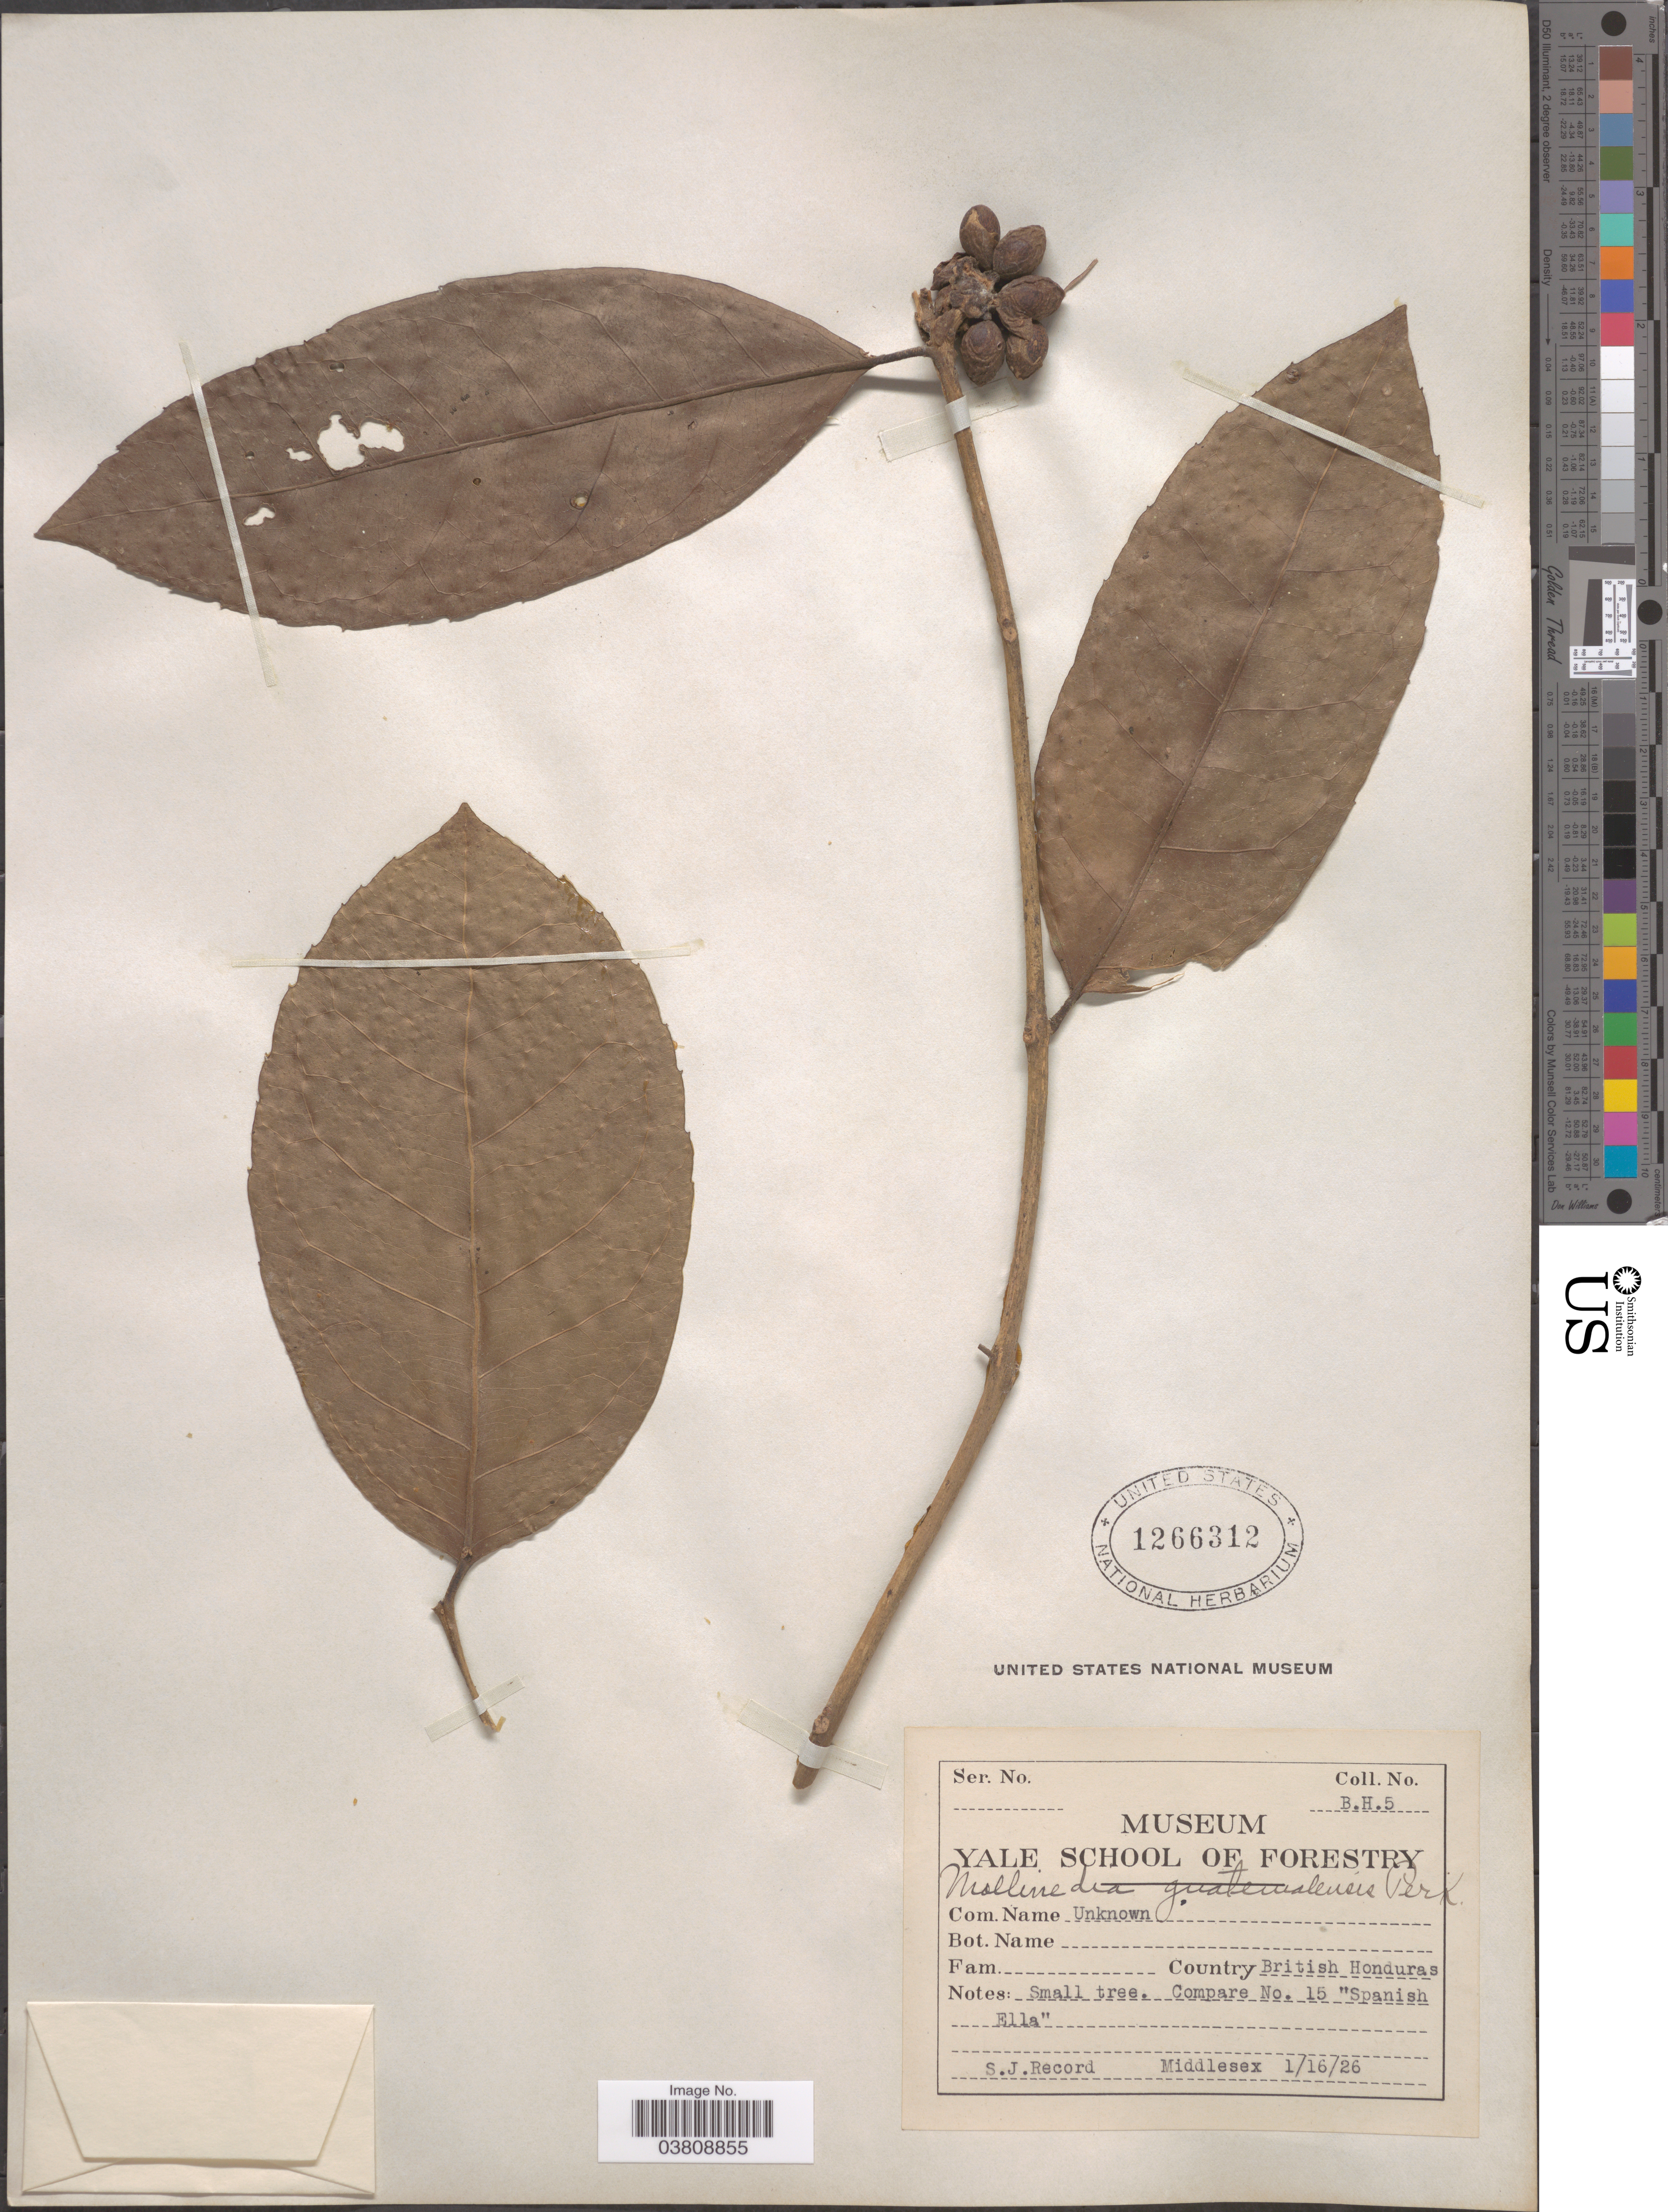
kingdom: Plantae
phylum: Tracheophyta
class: Magnoliopsida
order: Laurales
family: Monimiaceae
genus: Mollinedia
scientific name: Mollinedia guatemalensis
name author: Perkins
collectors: S. J. Record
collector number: BH5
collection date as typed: Transcribed d/m/y: 16/1/26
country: Belize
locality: British Honduras.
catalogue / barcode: US 1266312